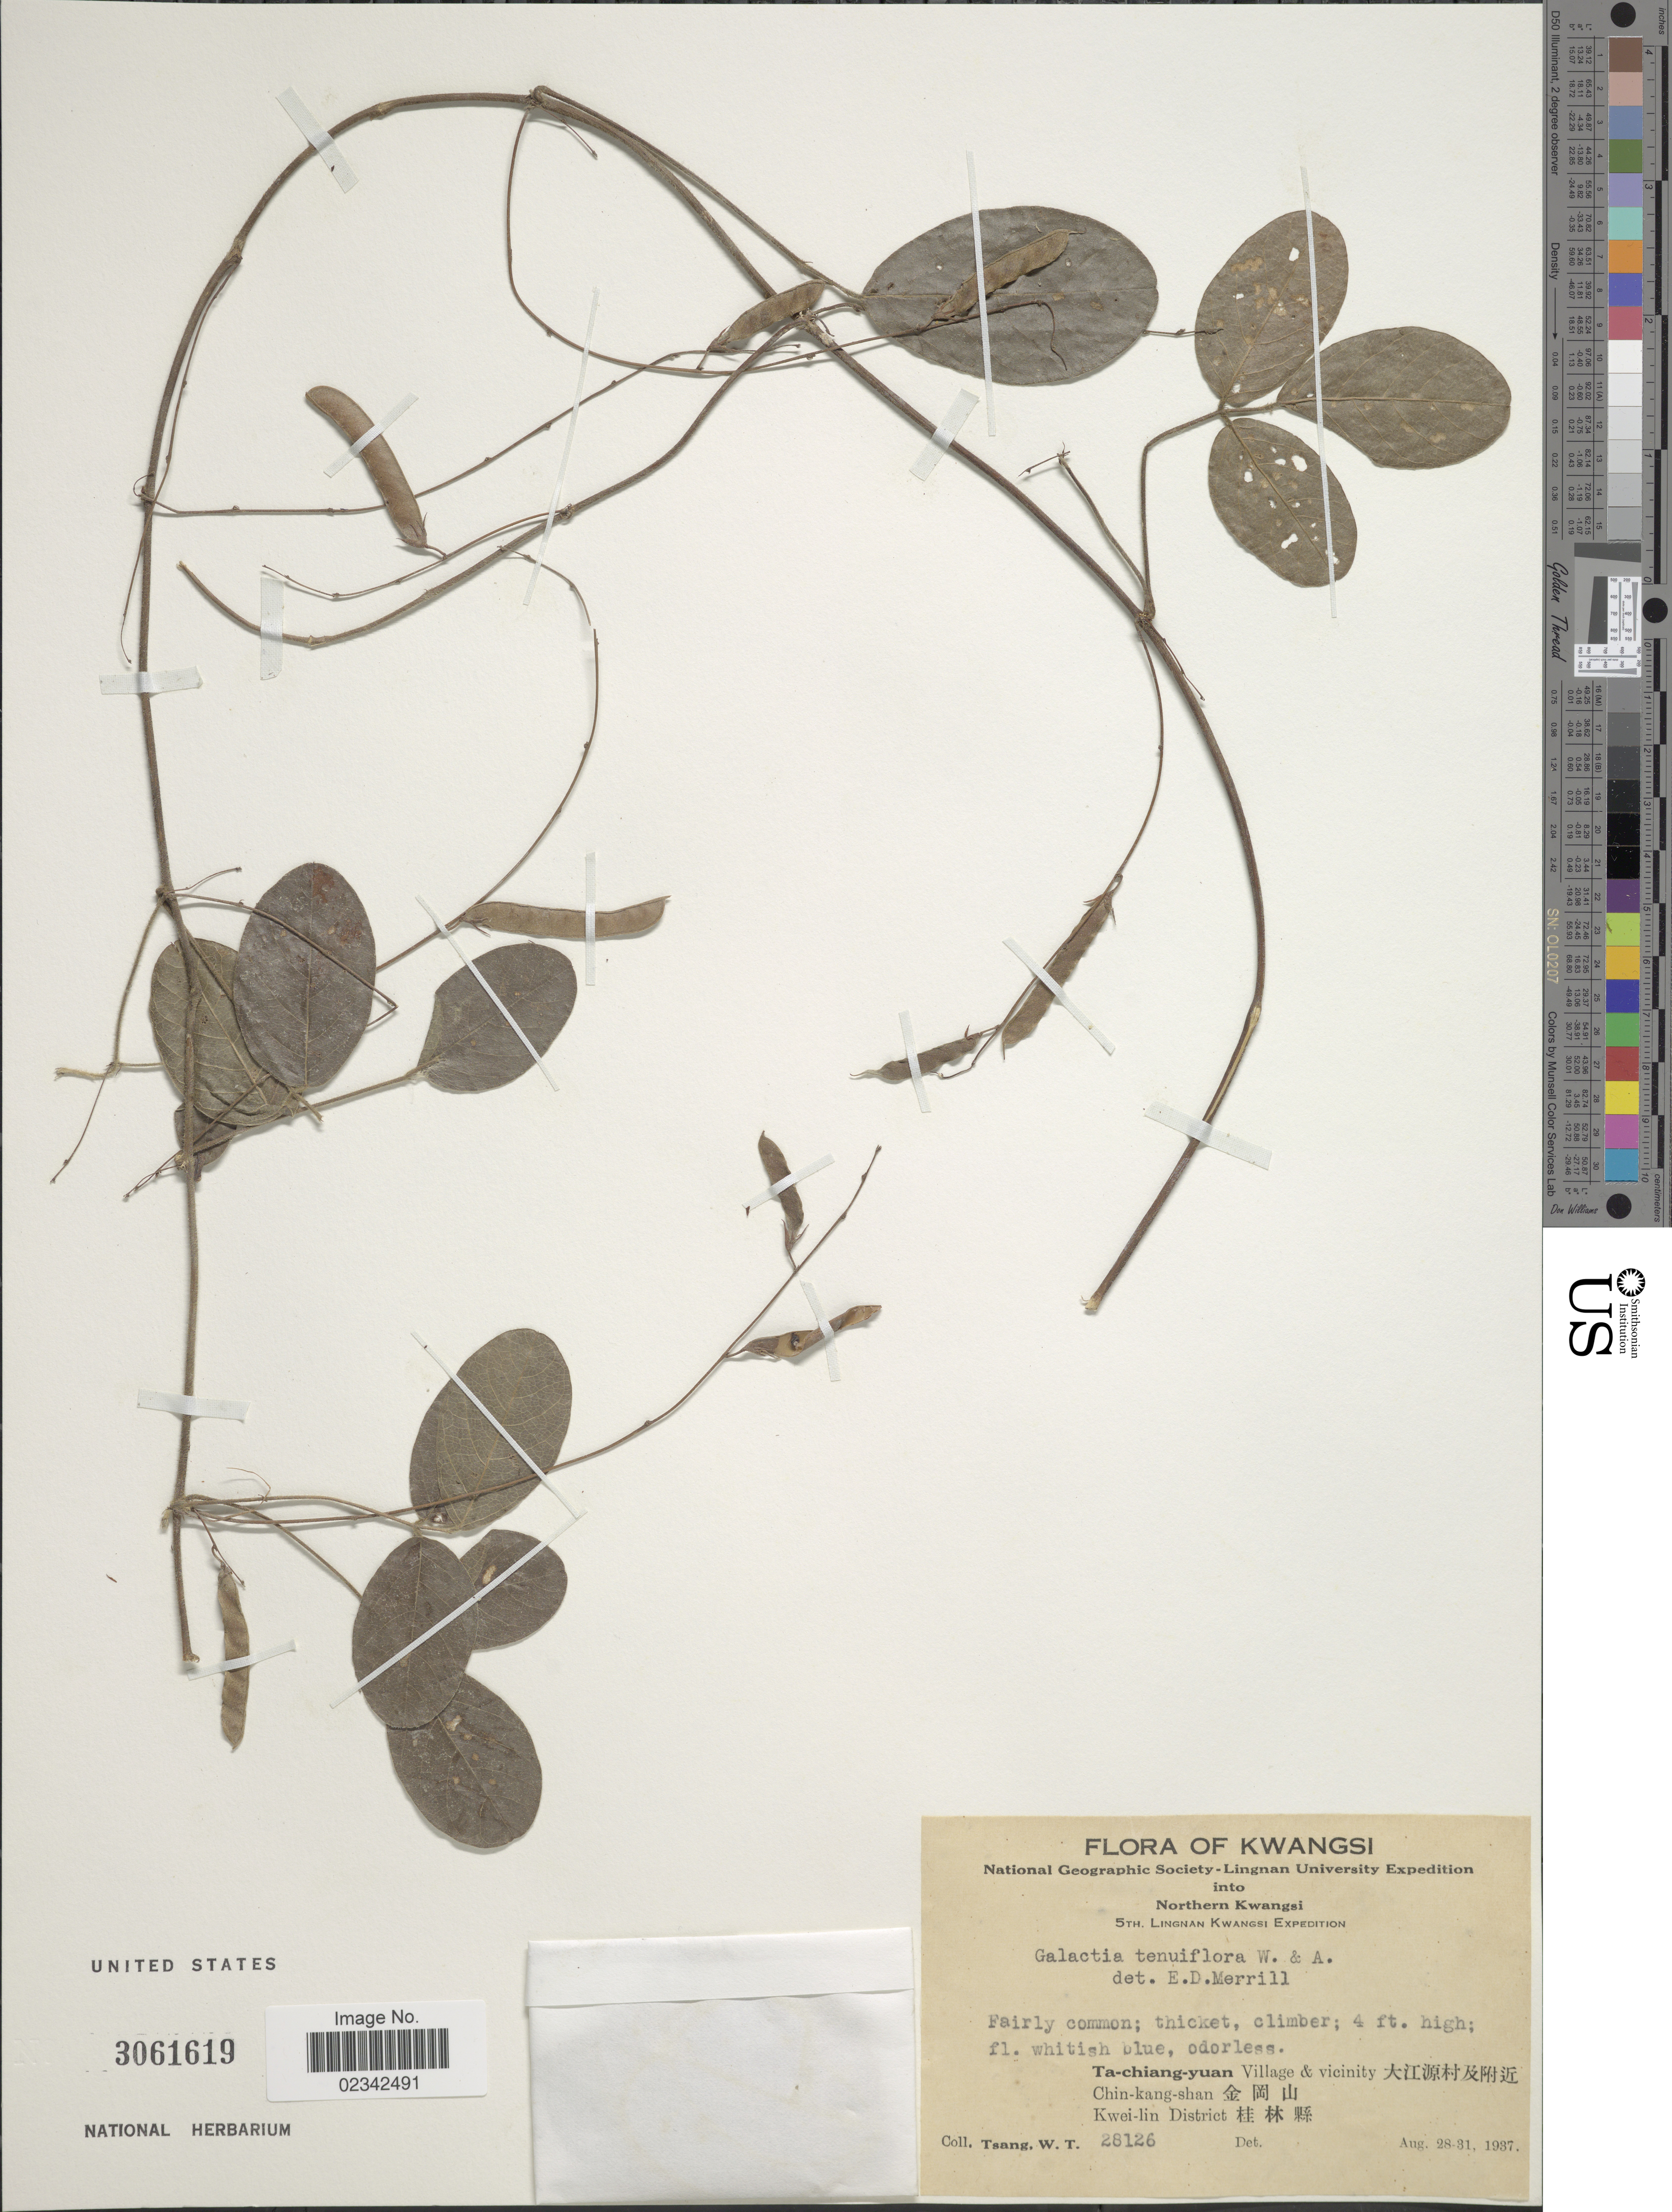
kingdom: Plantae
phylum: Tracheophyta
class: Magnoliopsida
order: Fabales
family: Fabaceae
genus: Galactia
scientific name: Galactia tenuiflora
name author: (J.G. Klein ex Willd.) Wight & Arn.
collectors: W. T. Tsang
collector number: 28126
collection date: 1937-08-28/1937-08-31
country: China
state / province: Guangxi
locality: Kwangsi, Northern Kwangsi, Ta-chiang-yuan Village & vicinity, Chin-kang-shan, Kwei-lin District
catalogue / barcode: US 3061619